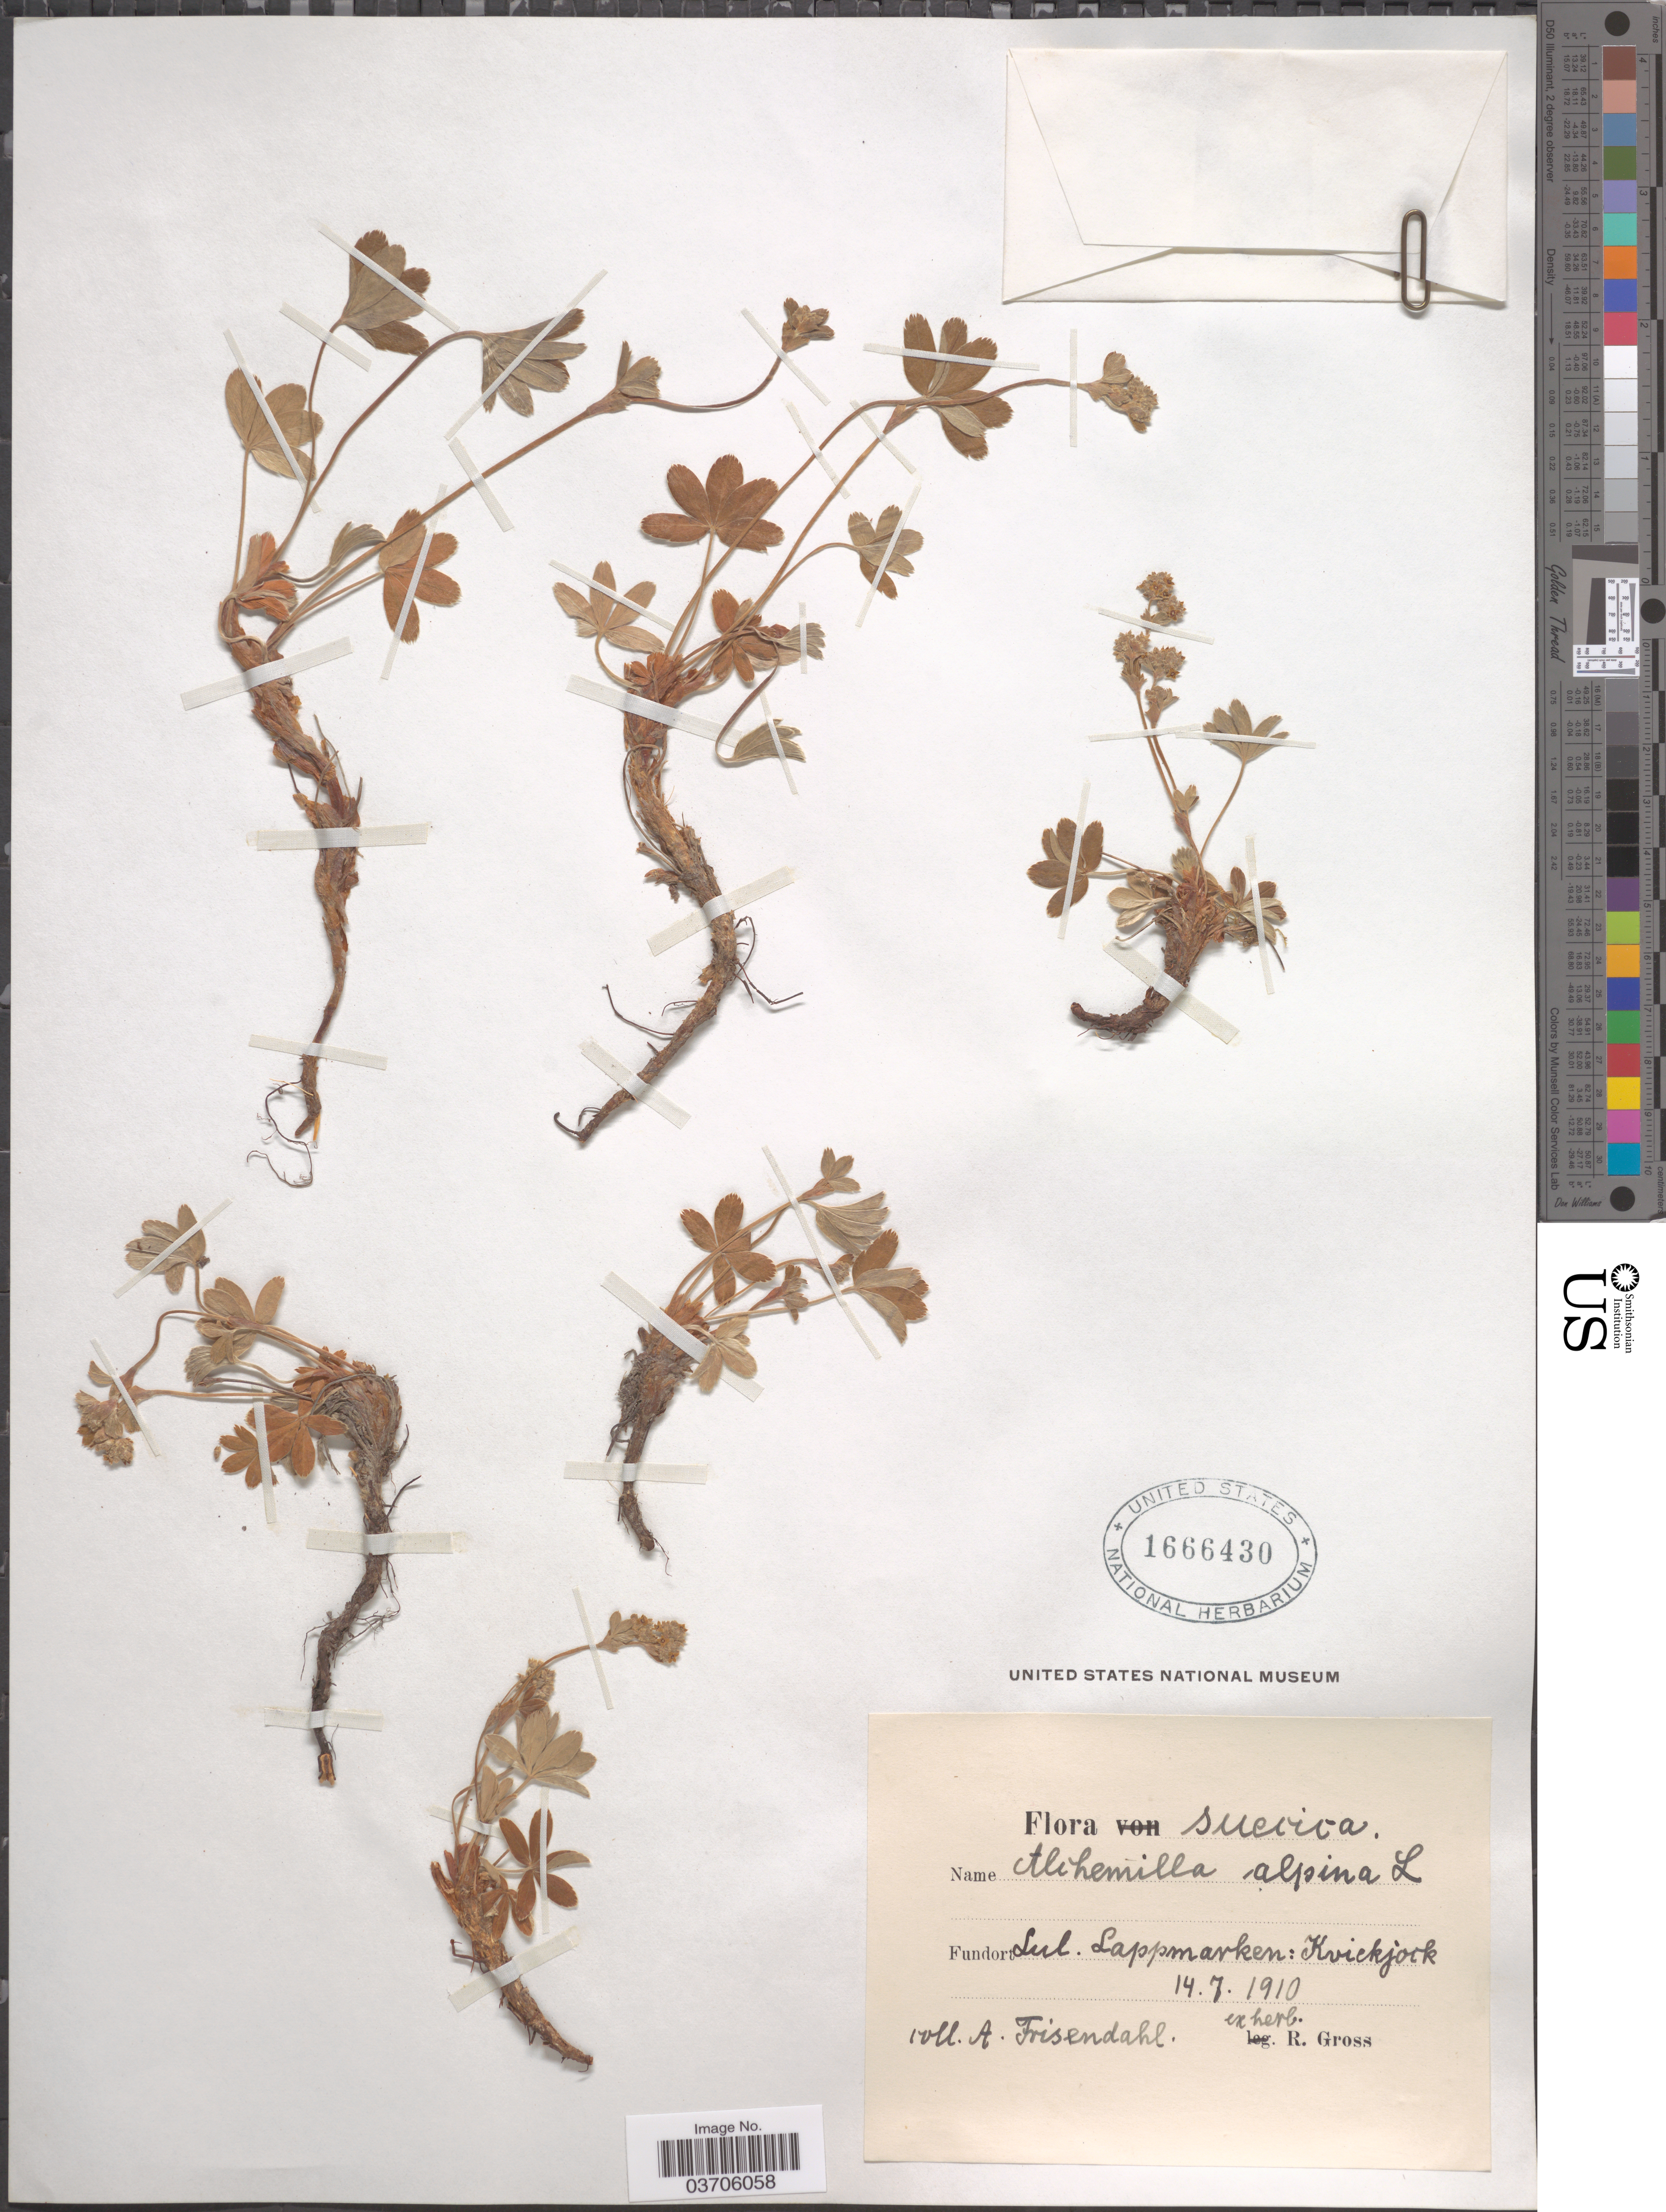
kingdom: Plantae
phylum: Tracheophyta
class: Magnoliopsida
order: Rosales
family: Rosaceae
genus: Alchemilla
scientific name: Alchemilla alpina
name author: L.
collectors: A. Frisendahl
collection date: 1910-07-14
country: Sweden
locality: Suecica. Sul. Lappmarken: Kvickjork.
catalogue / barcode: US 1666430